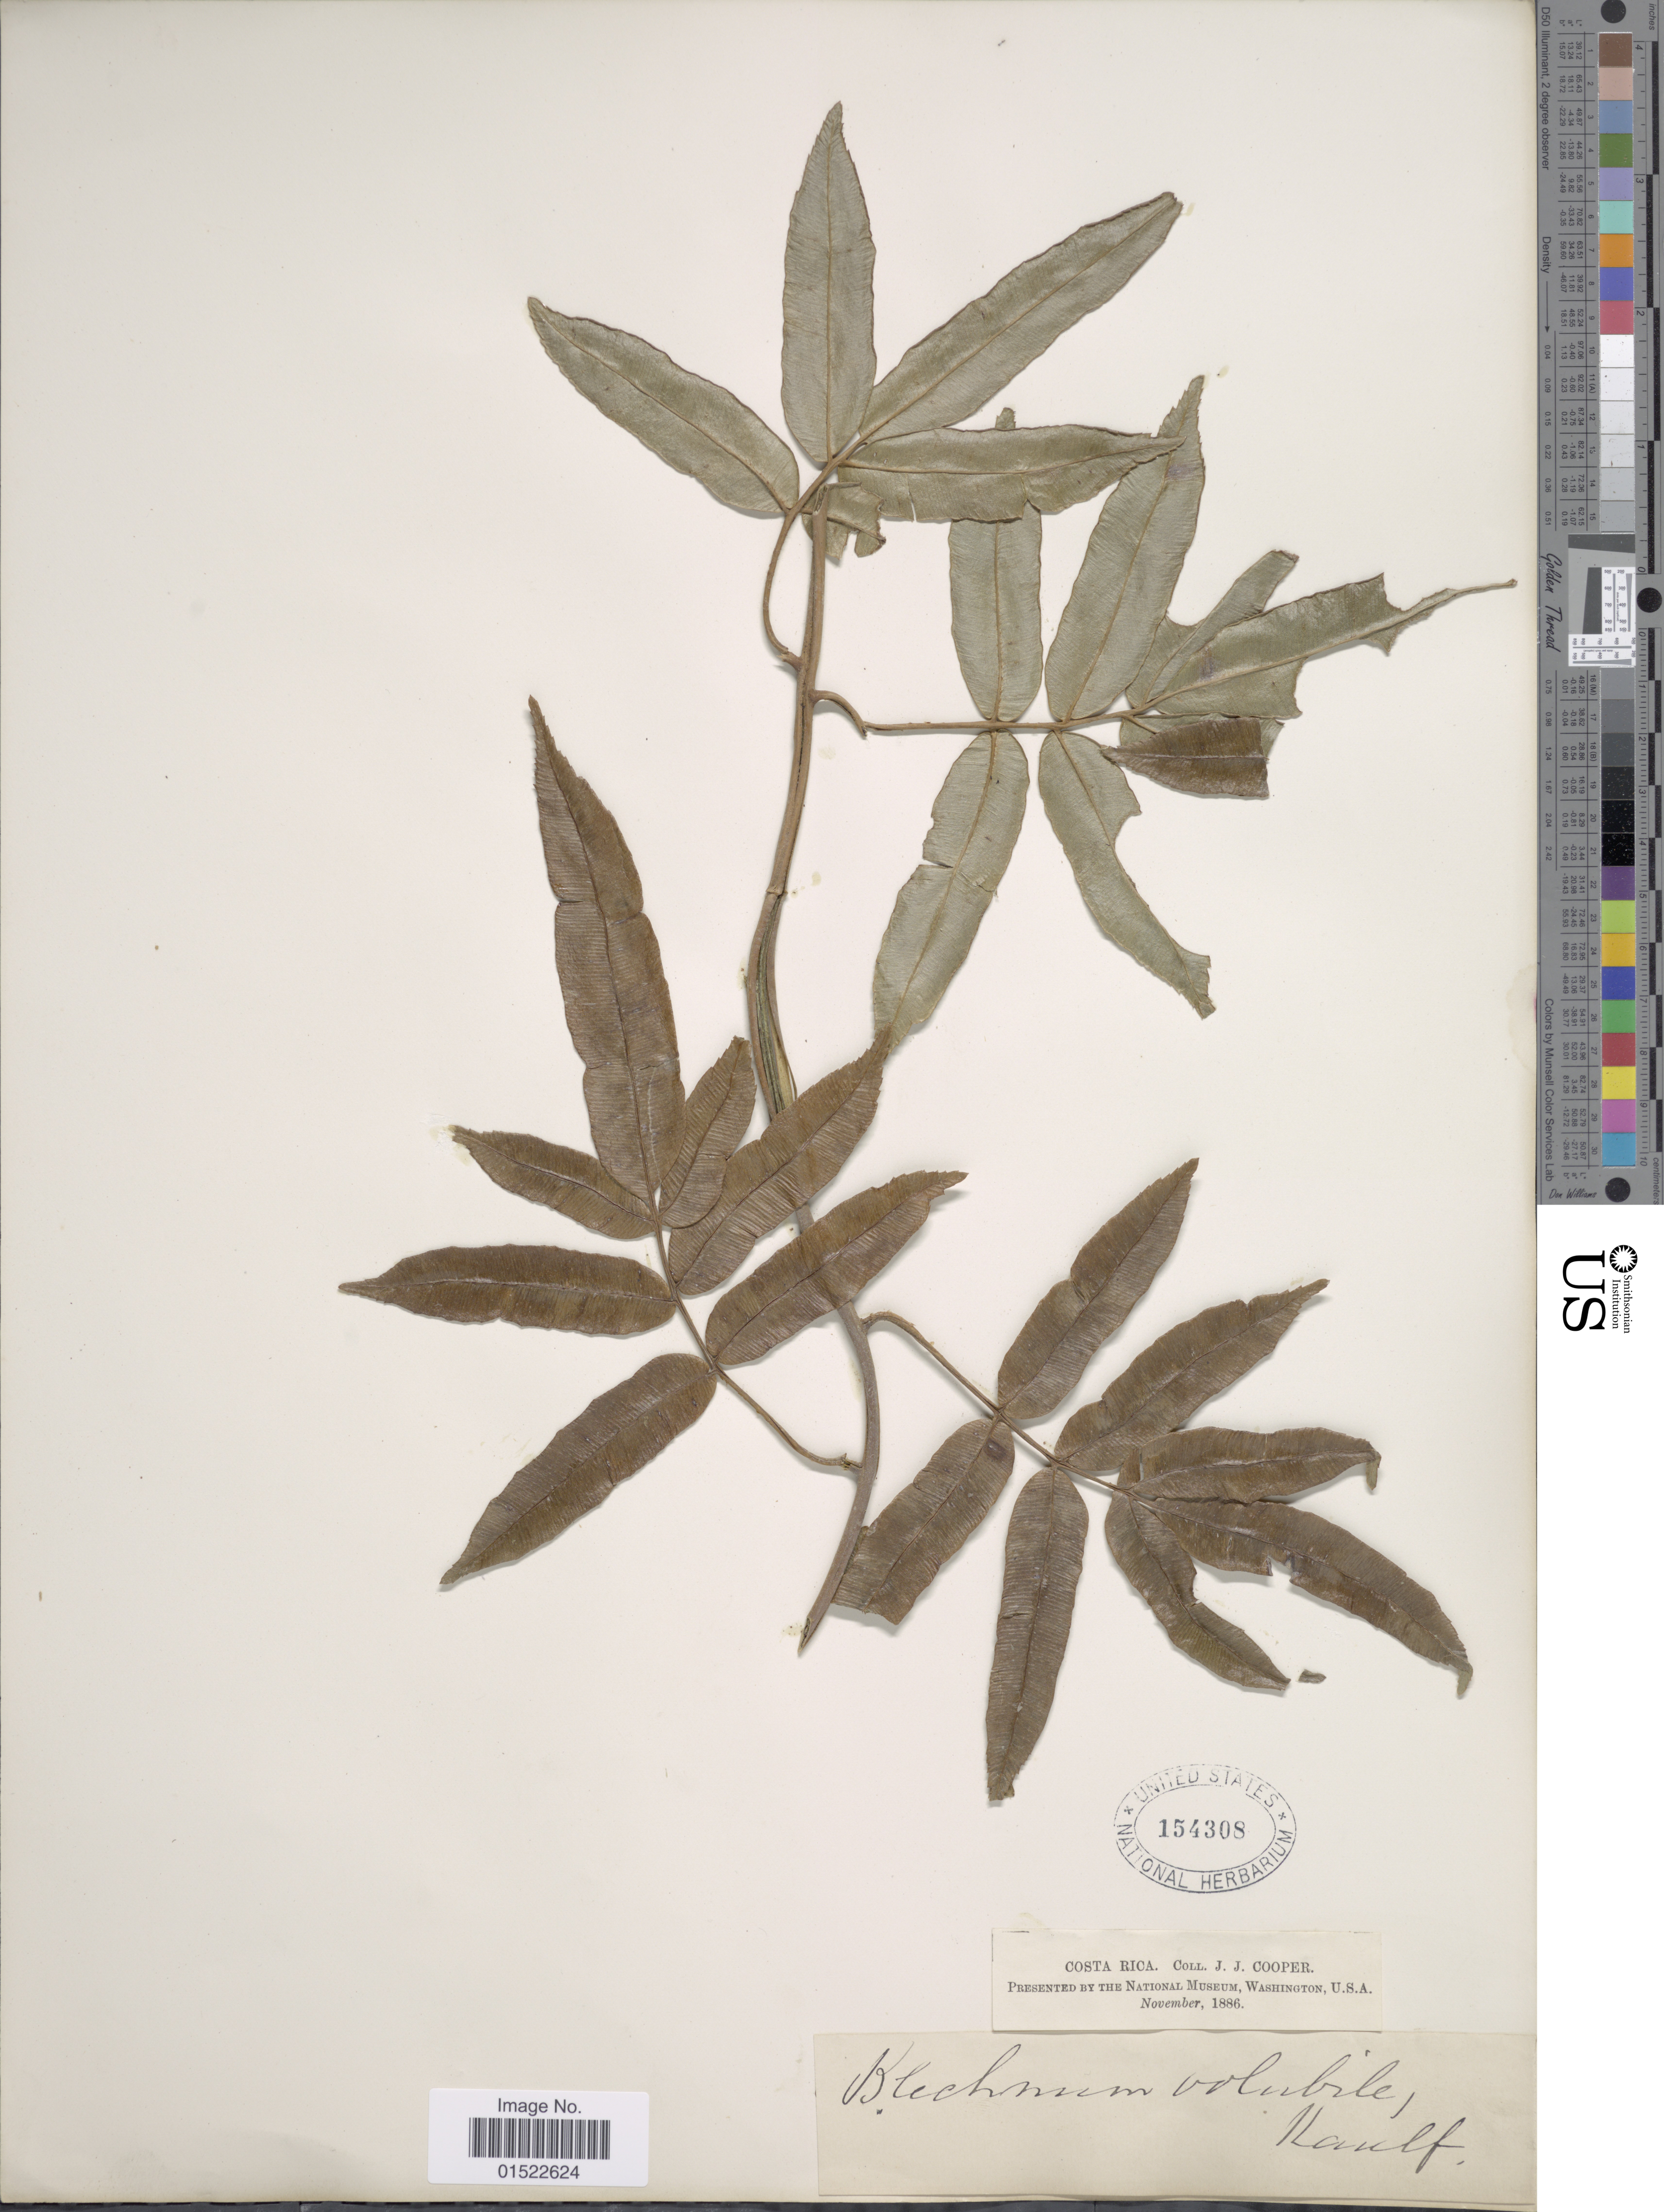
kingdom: Plantae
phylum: Tracheophyta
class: Polypodiopsida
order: Polypodiales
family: Blechnaceae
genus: Salpichlaena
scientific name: Salpichlaena volubilis subsp. volubilis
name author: (Kaulf.) J. Sm.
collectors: J. J. Cooper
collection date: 1886-11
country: Costa Rica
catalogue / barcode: US 154308